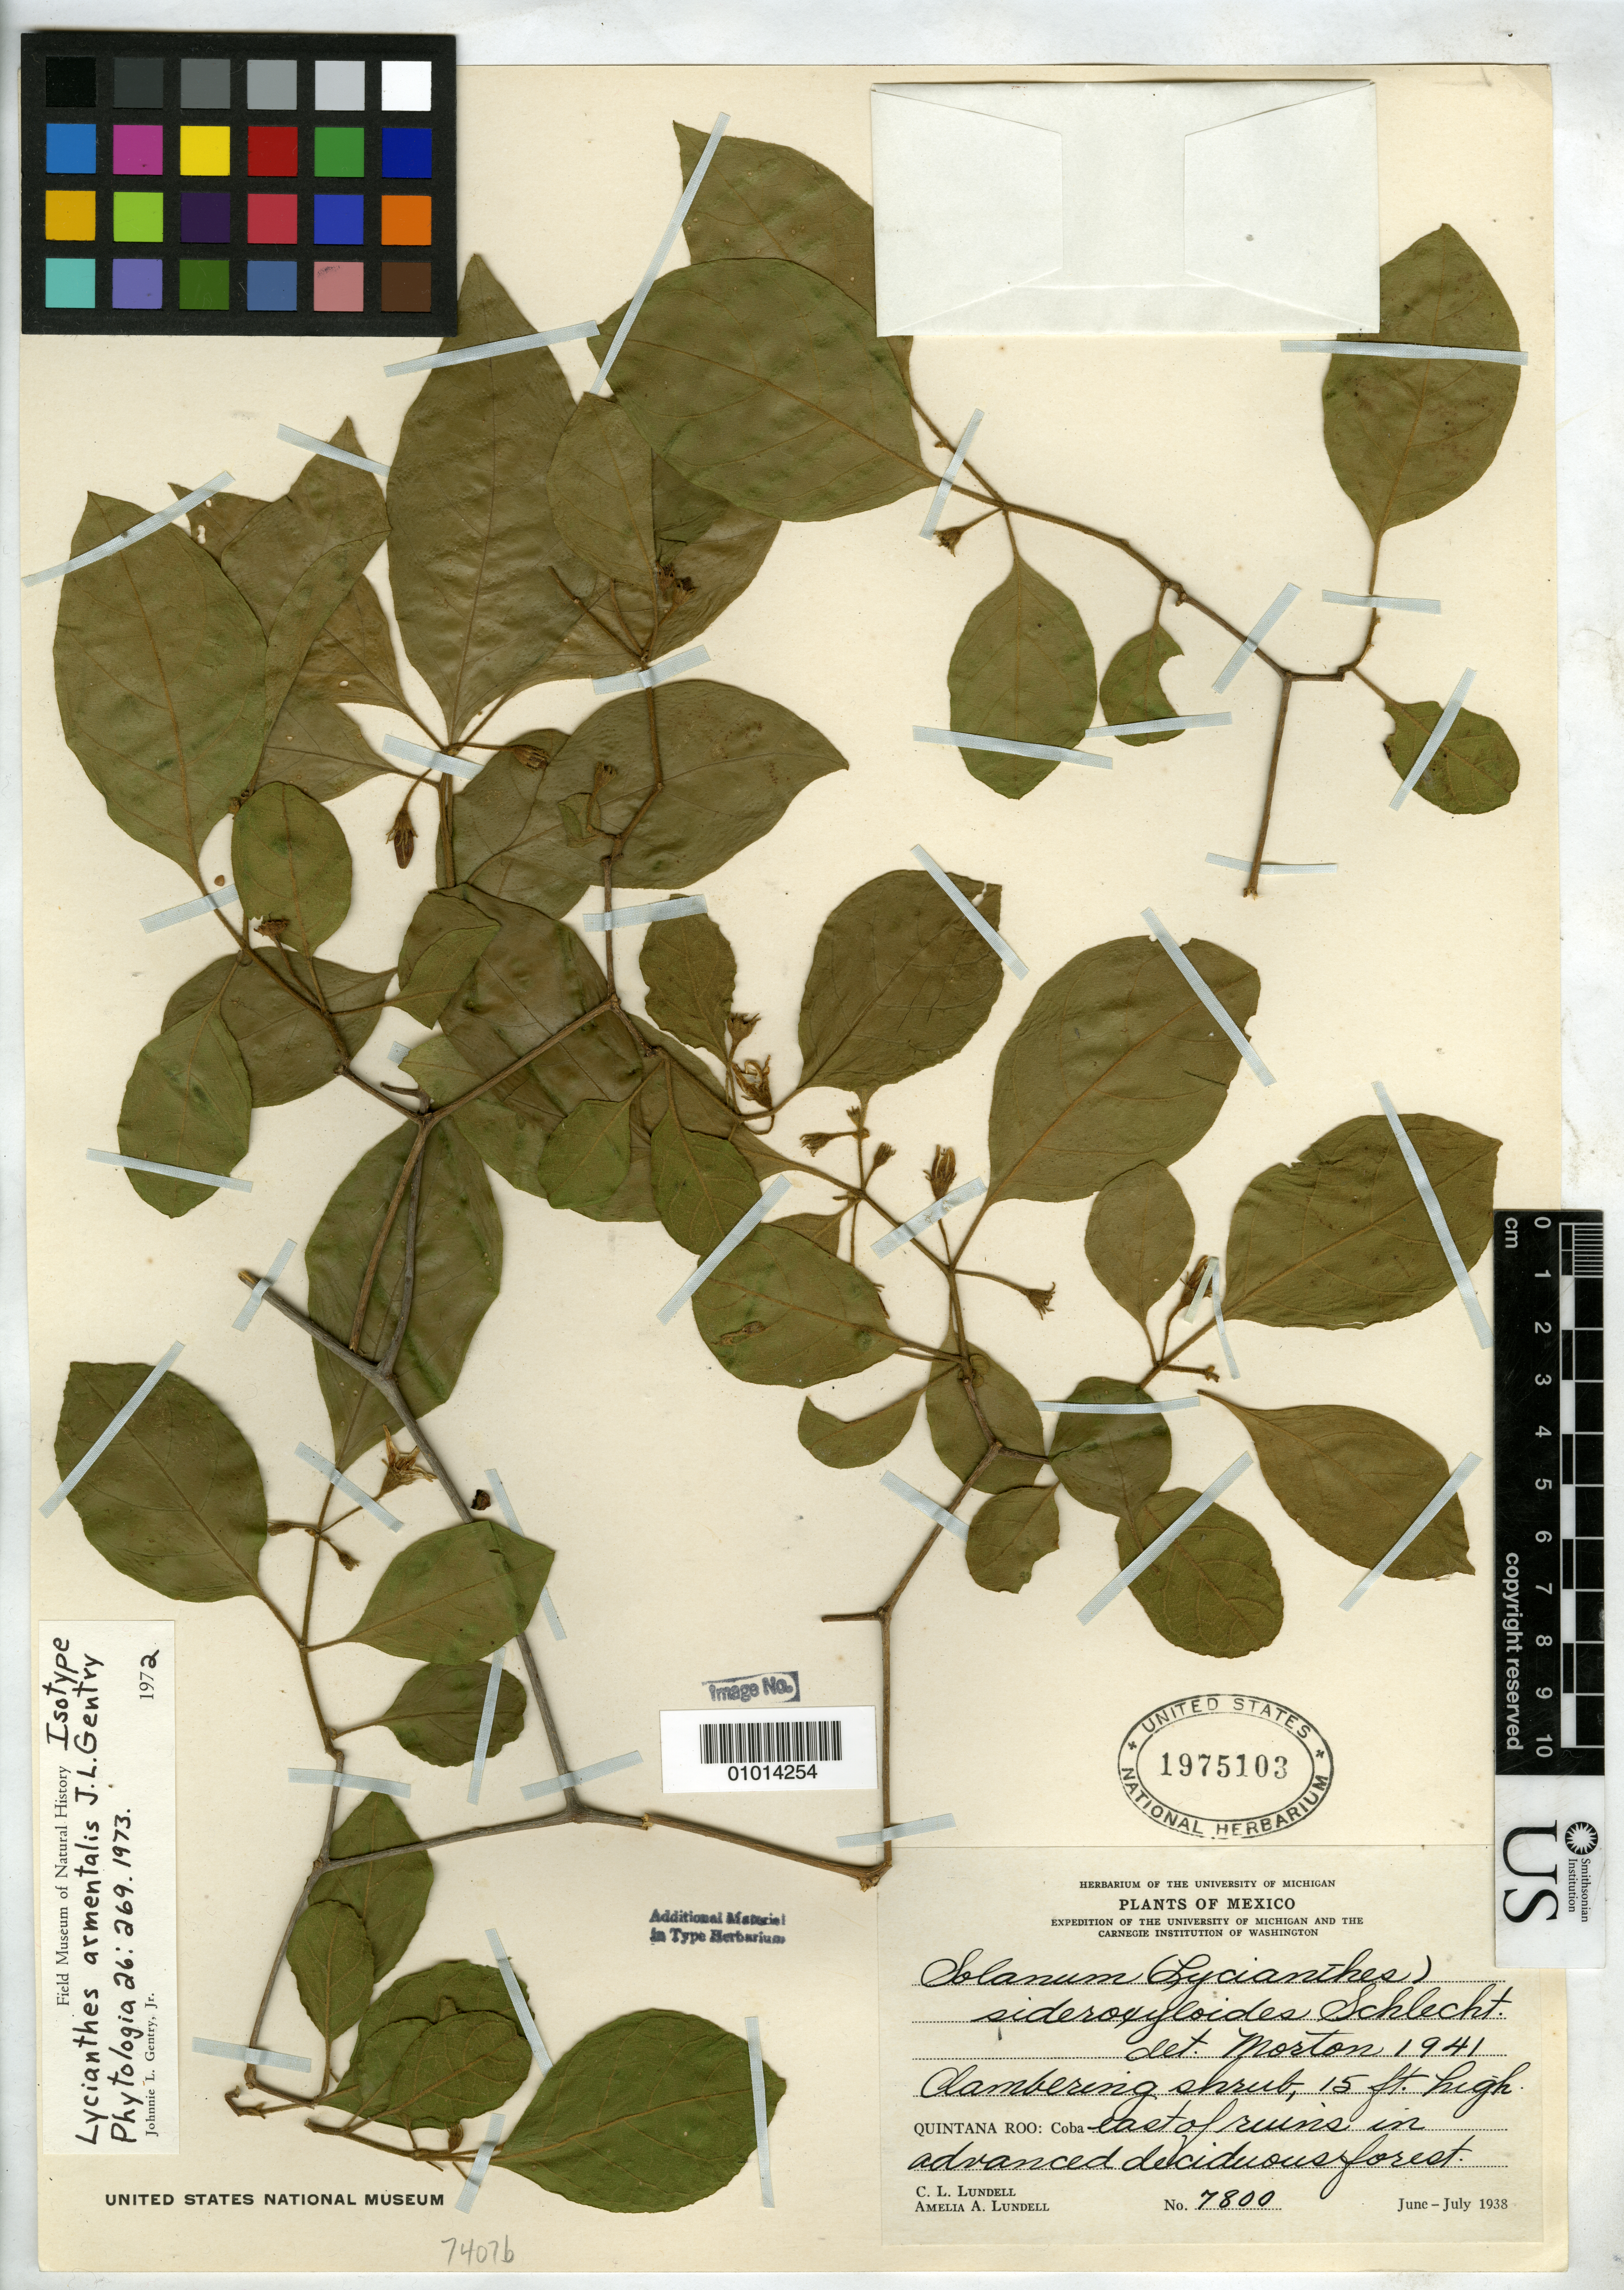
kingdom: Plantae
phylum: Tracheophyta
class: Magnoliopsida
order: Solanales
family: Solanaceae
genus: Lycianthes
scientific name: Lycianthes armentalis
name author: J.L. Gentry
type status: Isotype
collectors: C. L. Lundell & A. A. Lundell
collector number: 7800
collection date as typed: Jun 1938 to -- Jul 1938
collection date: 1938-06/1938-07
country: Mexico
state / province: Quintana Roo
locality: Coba, E of ruins.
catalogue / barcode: US 1975103